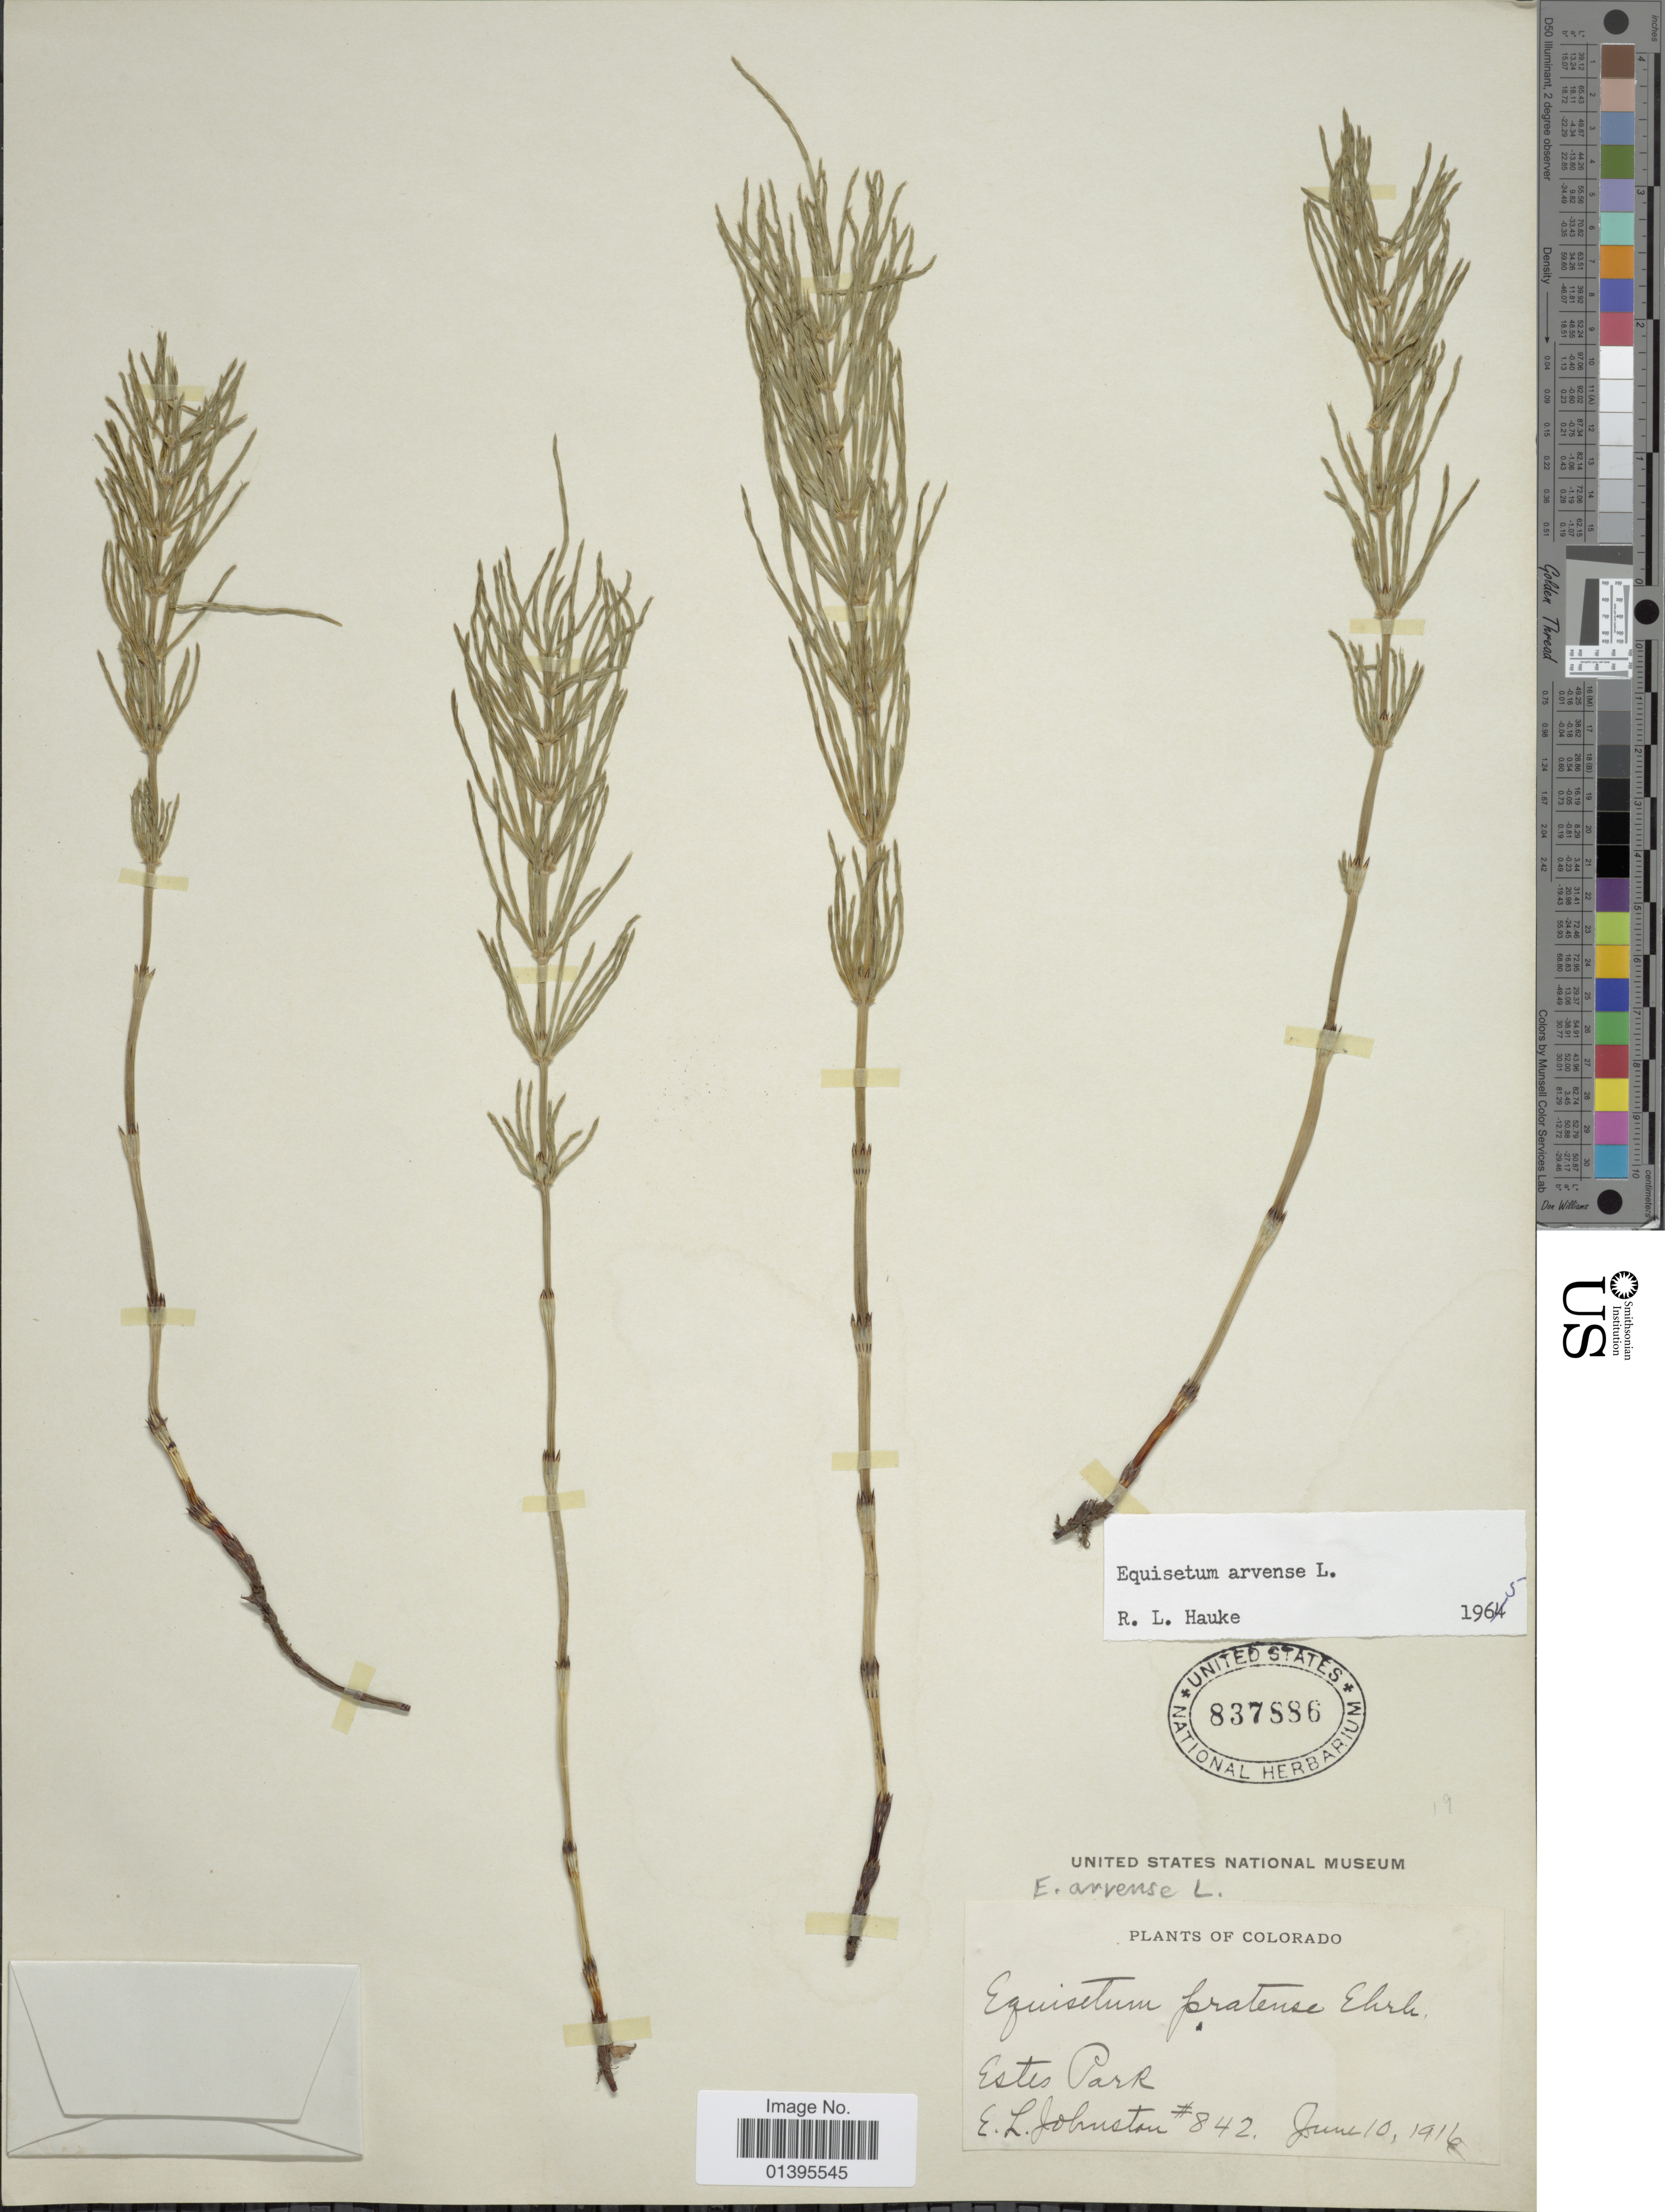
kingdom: Plantae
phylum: Tracheophyta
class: Polypodiopsida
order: Equisetales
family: Equisetaceae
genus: Equisetum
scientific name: Equisetum arvense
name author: L.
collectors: E. L. Johnston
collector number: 842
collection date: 1916-06-10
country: United States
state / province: Colorado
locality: East Park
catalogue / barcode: US 837886